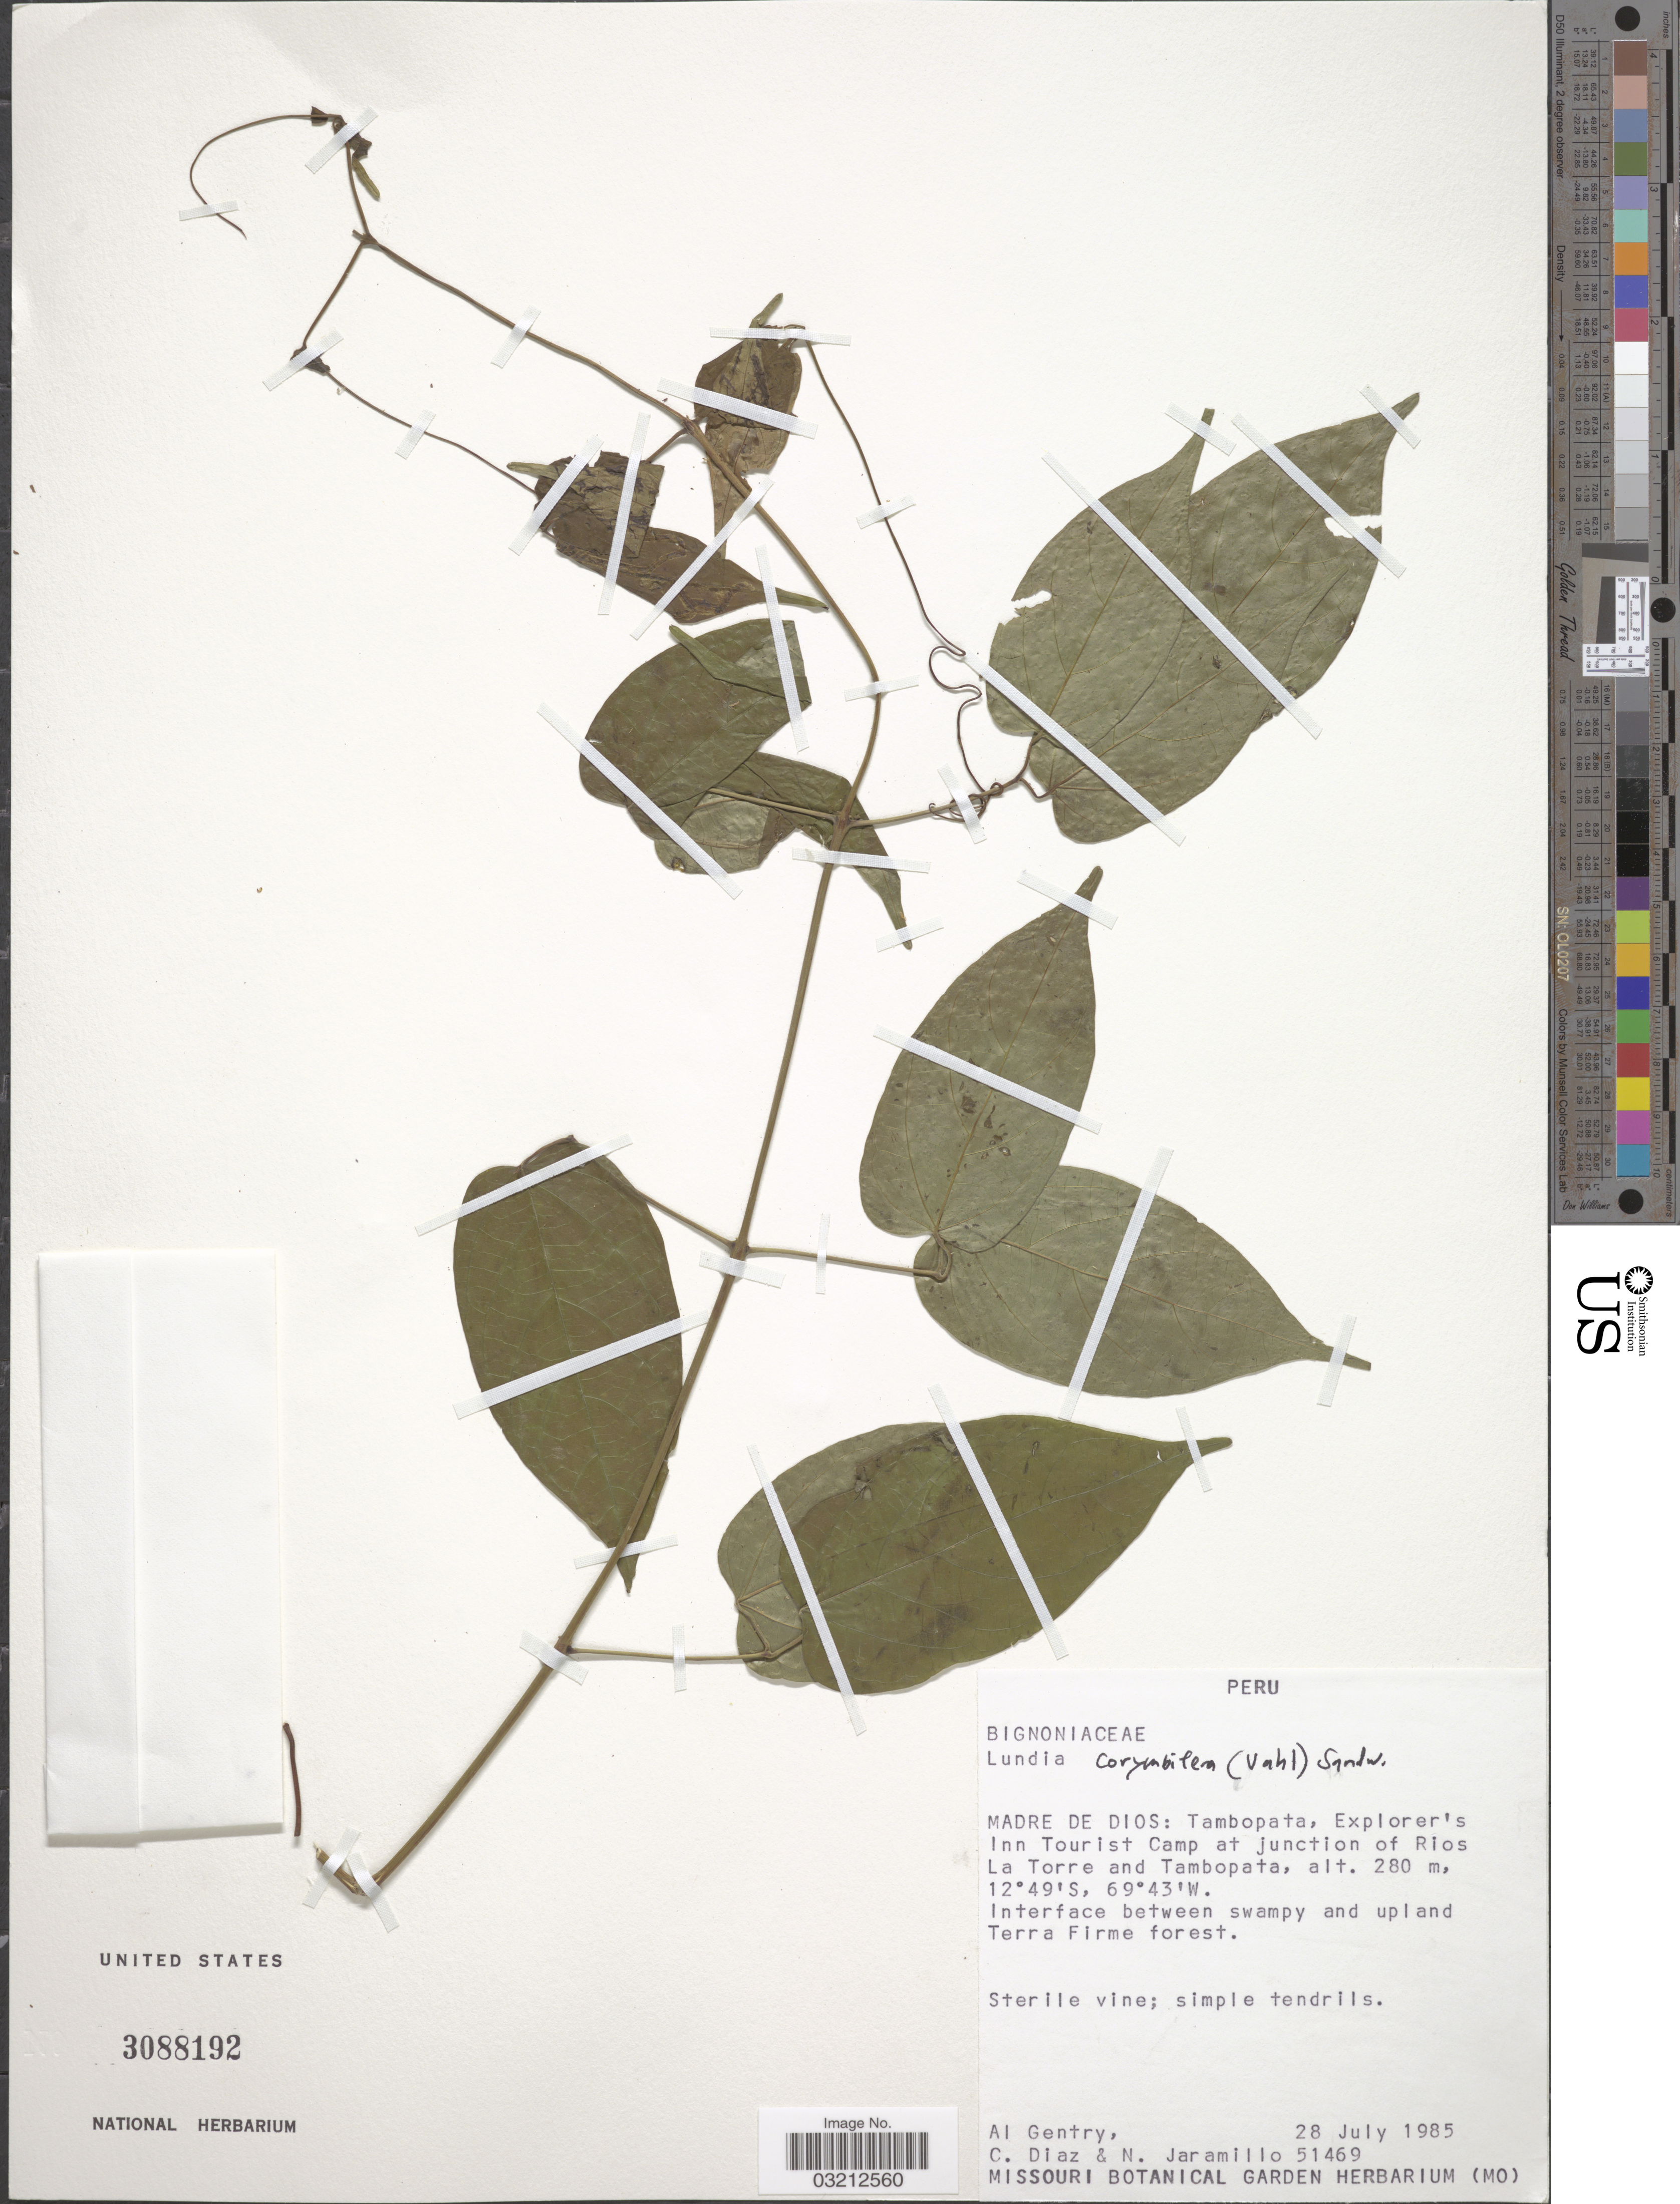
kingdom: Plantae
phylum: Tracheophyta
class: Magnoliopsida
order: Lamiales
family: Bignoniaceae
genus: Lundia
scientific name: Lundia corymbifera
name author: (Vahl) Sandwith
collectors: A. H. Gentry, C. Díaz & N. Jaramillo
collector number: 51469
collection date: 1985-07-28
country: Peru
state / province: Madre de Dios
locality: Tambopata, Explorer's Inn Tourist Camp at junction of Rios La Torre and Tambopata.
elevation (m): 280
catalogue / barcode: US 3088192